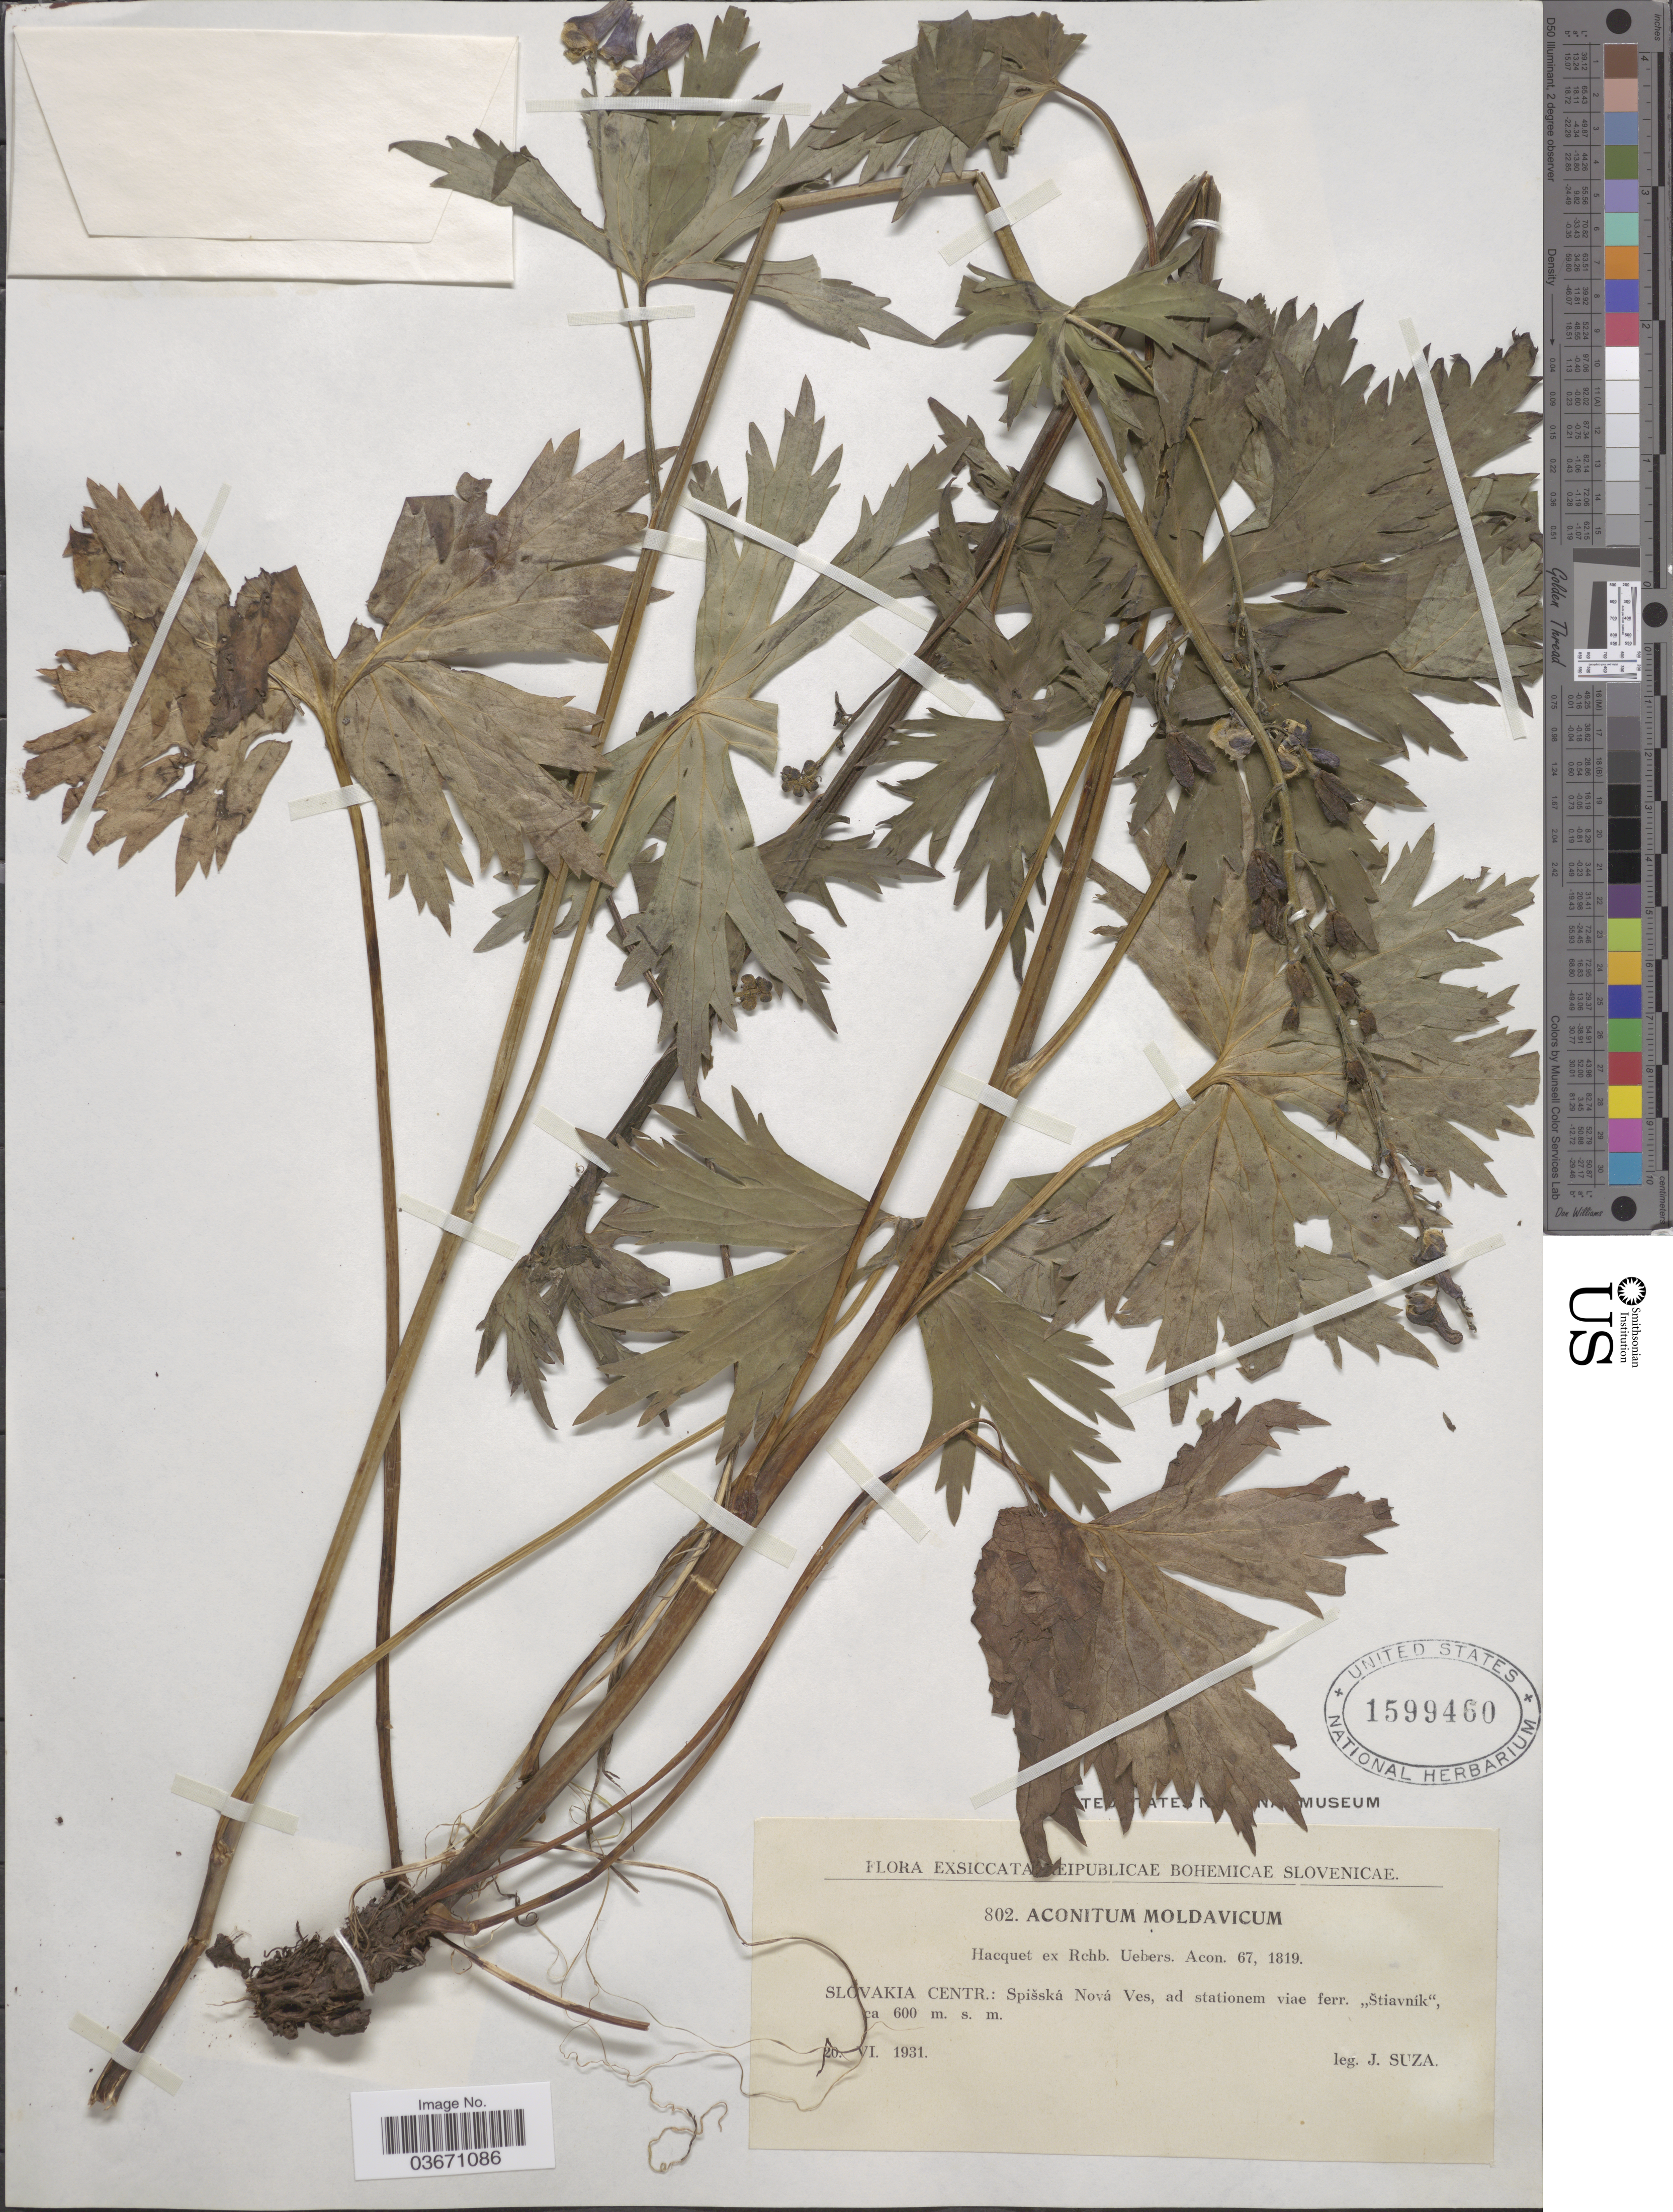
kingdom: Plantae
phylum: Tracheophyta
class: Magnoliopsida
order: Ranunculales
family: Ranunculaceae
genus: Aconitum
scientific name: Aconitum moldavicum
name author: Hacq.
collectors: J. Suza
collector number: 802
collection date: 1931-06-20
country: Slovakia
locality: Reipublicae Bohemicae Slovenicae. Slovakia centr.: Spišská Nová Ves, ad stationem viae ferr. "Štiavník".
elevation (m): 600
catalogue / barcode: US 1599460